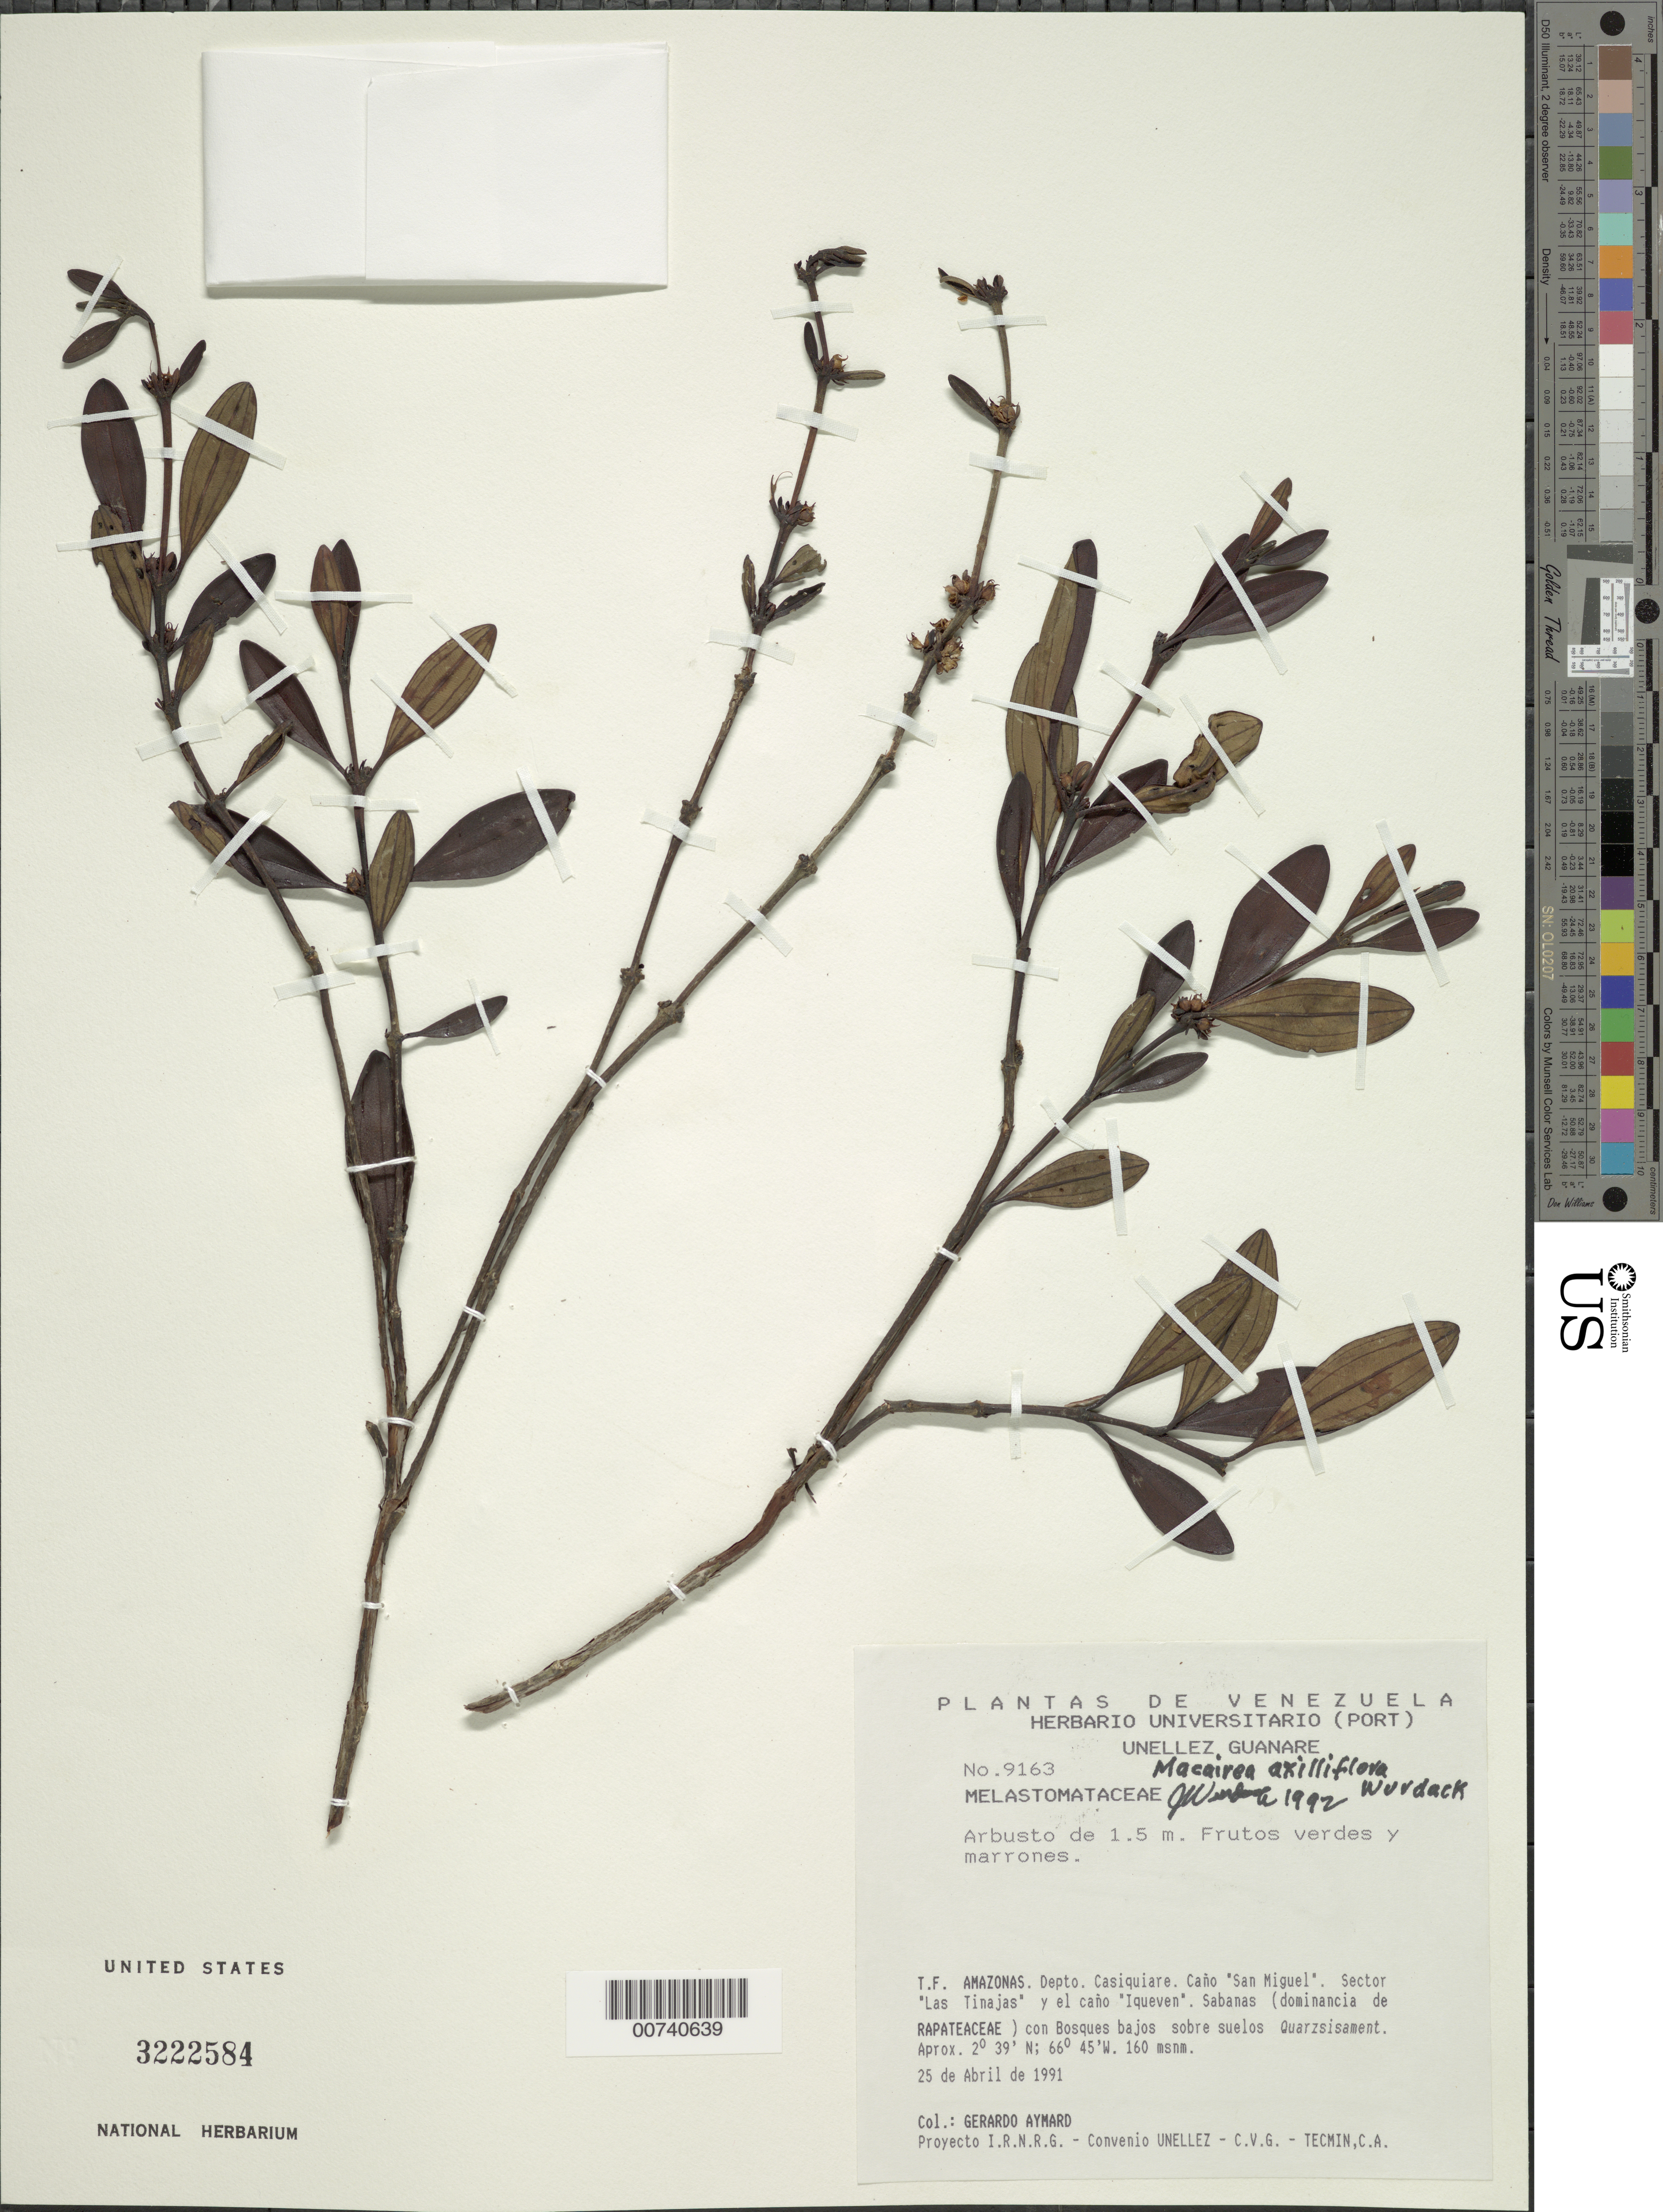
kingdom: Plantae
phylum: Tracheophyta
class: Magnoliopsida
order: Myrtales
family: Melastomataceae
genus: Macairea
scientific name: Macairea axilliflora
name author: Wurdack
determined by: Wurdack, John J., (US), US (UNITED STATES)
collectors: G. A. Aymard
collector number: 9163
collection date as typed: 25-Apr-91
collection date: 1991-04-25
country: Venezuela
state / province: Amazonas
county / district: Maroa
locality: Caño "San Miguel", sector Las Tianjas y Caño Iqueven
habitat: Sabanas (dominacia de Rapateacea) con Bosques bajos sobre suelos Quarzsisament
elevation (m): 160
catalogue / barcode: US 3222584